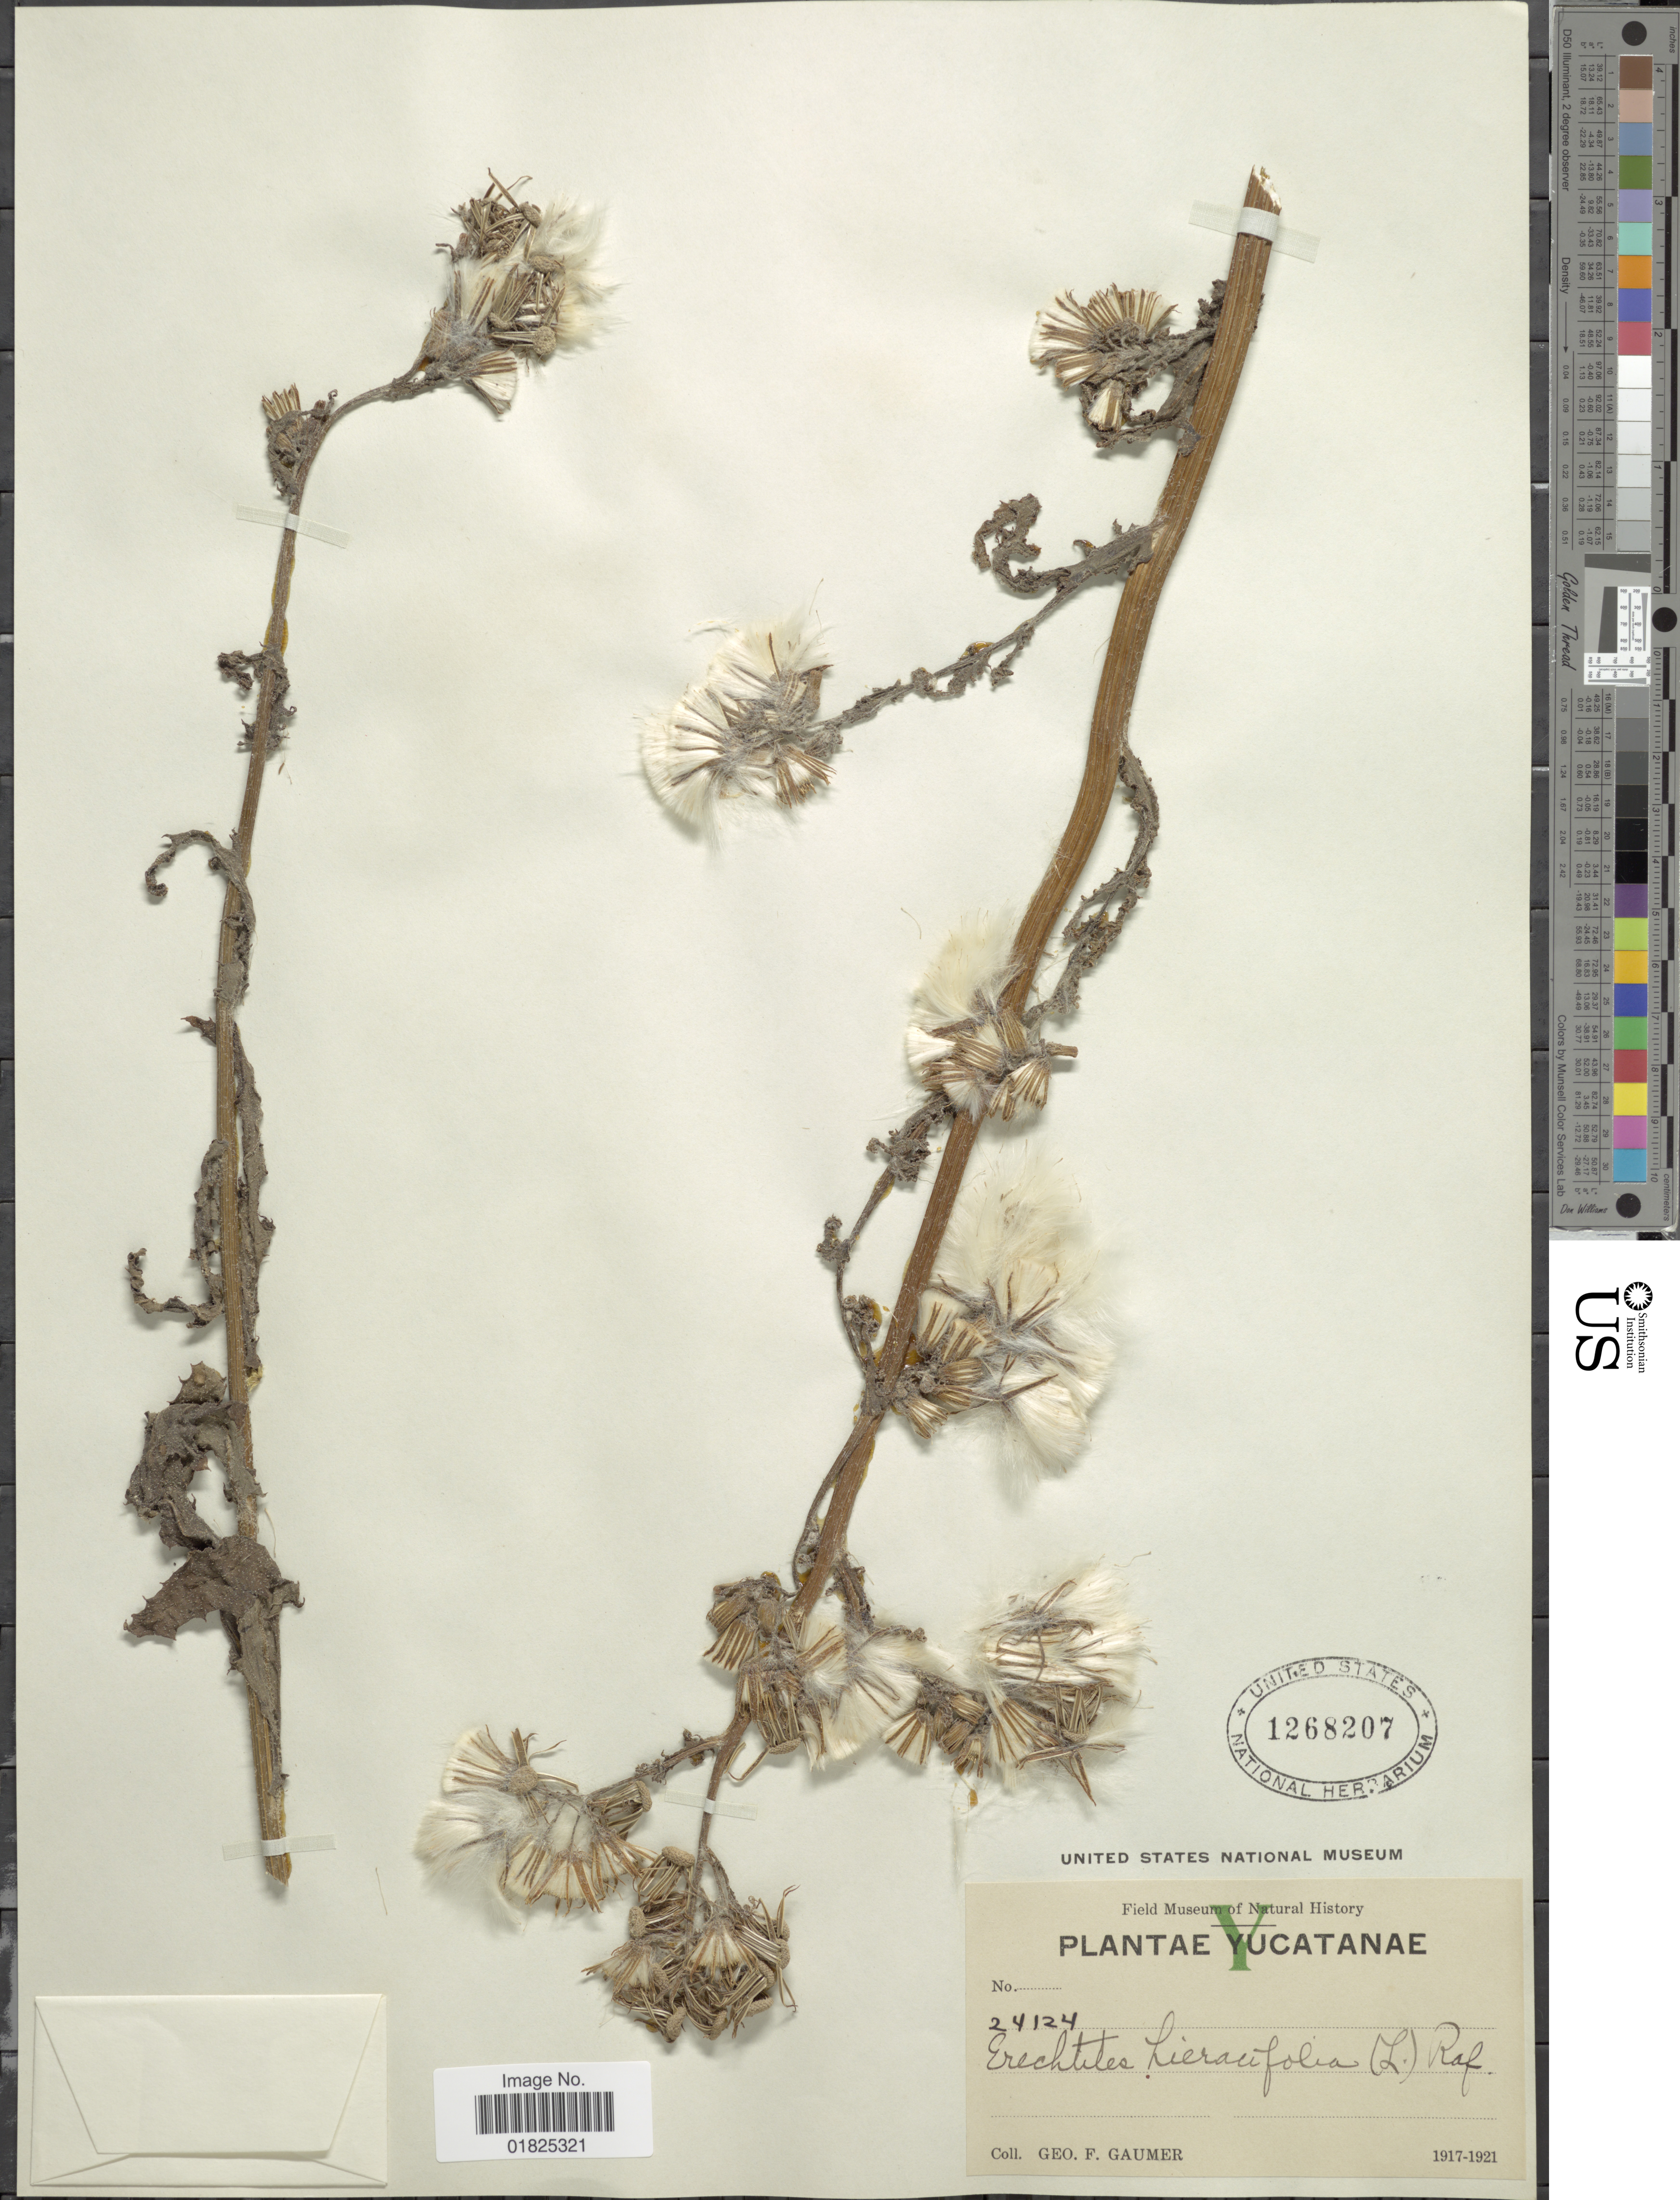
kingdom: Plantae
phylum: Tracheophyta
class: Magnoliopsida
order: Asterales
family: Asteraceae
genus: Erechtites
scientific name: Erechtites hieraciifolius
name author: (L.) Raf. ex DC.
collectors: G. F. Gaumer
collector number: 24124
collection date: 1917/1921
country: Mexico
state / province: Yucatán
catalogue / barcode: US 1268207